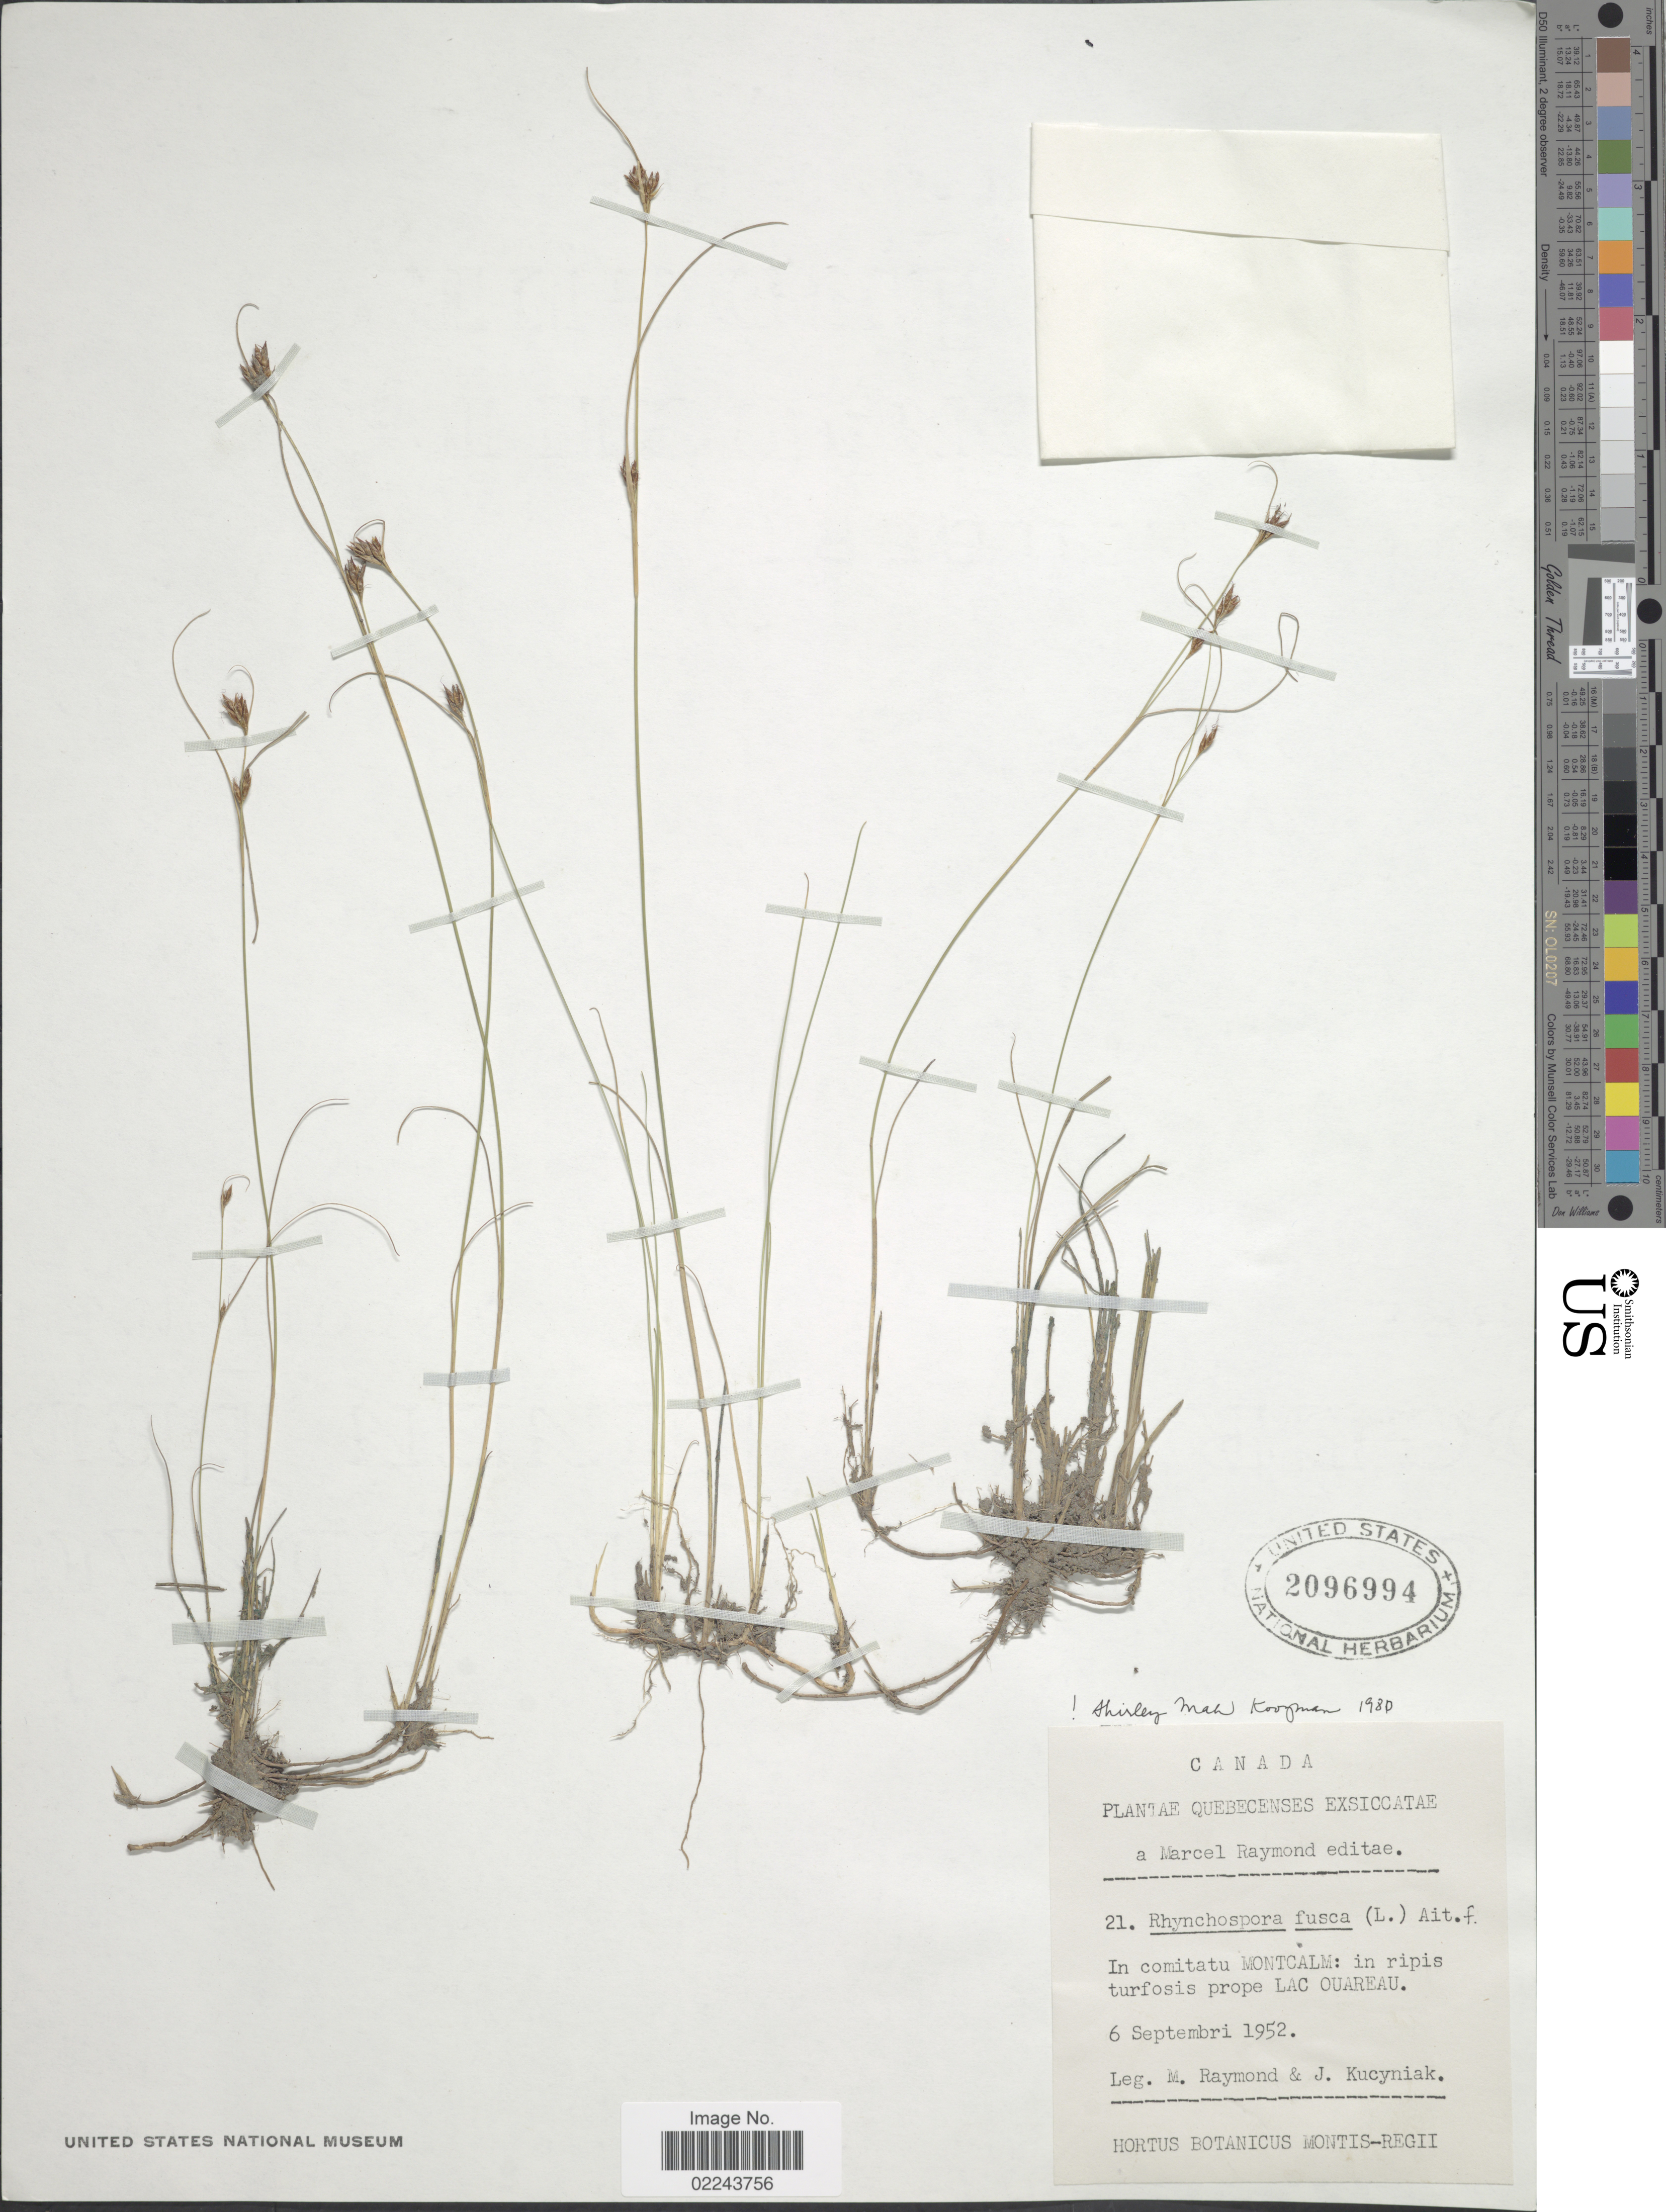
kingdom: Plantae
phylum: Tracheophyta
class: Liliopsida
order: Poales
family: Cyperaceae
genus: Rhynchospora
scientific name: Rhynchospora fusca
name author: (L.) W.T. Aiton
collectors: M. Raymond & J. Kucyniak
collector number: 21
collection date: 1952-09-06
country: Canada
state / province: Quebec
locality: Comitatu Montcalm, prope Lac Ouareau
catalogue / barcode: US 2096994